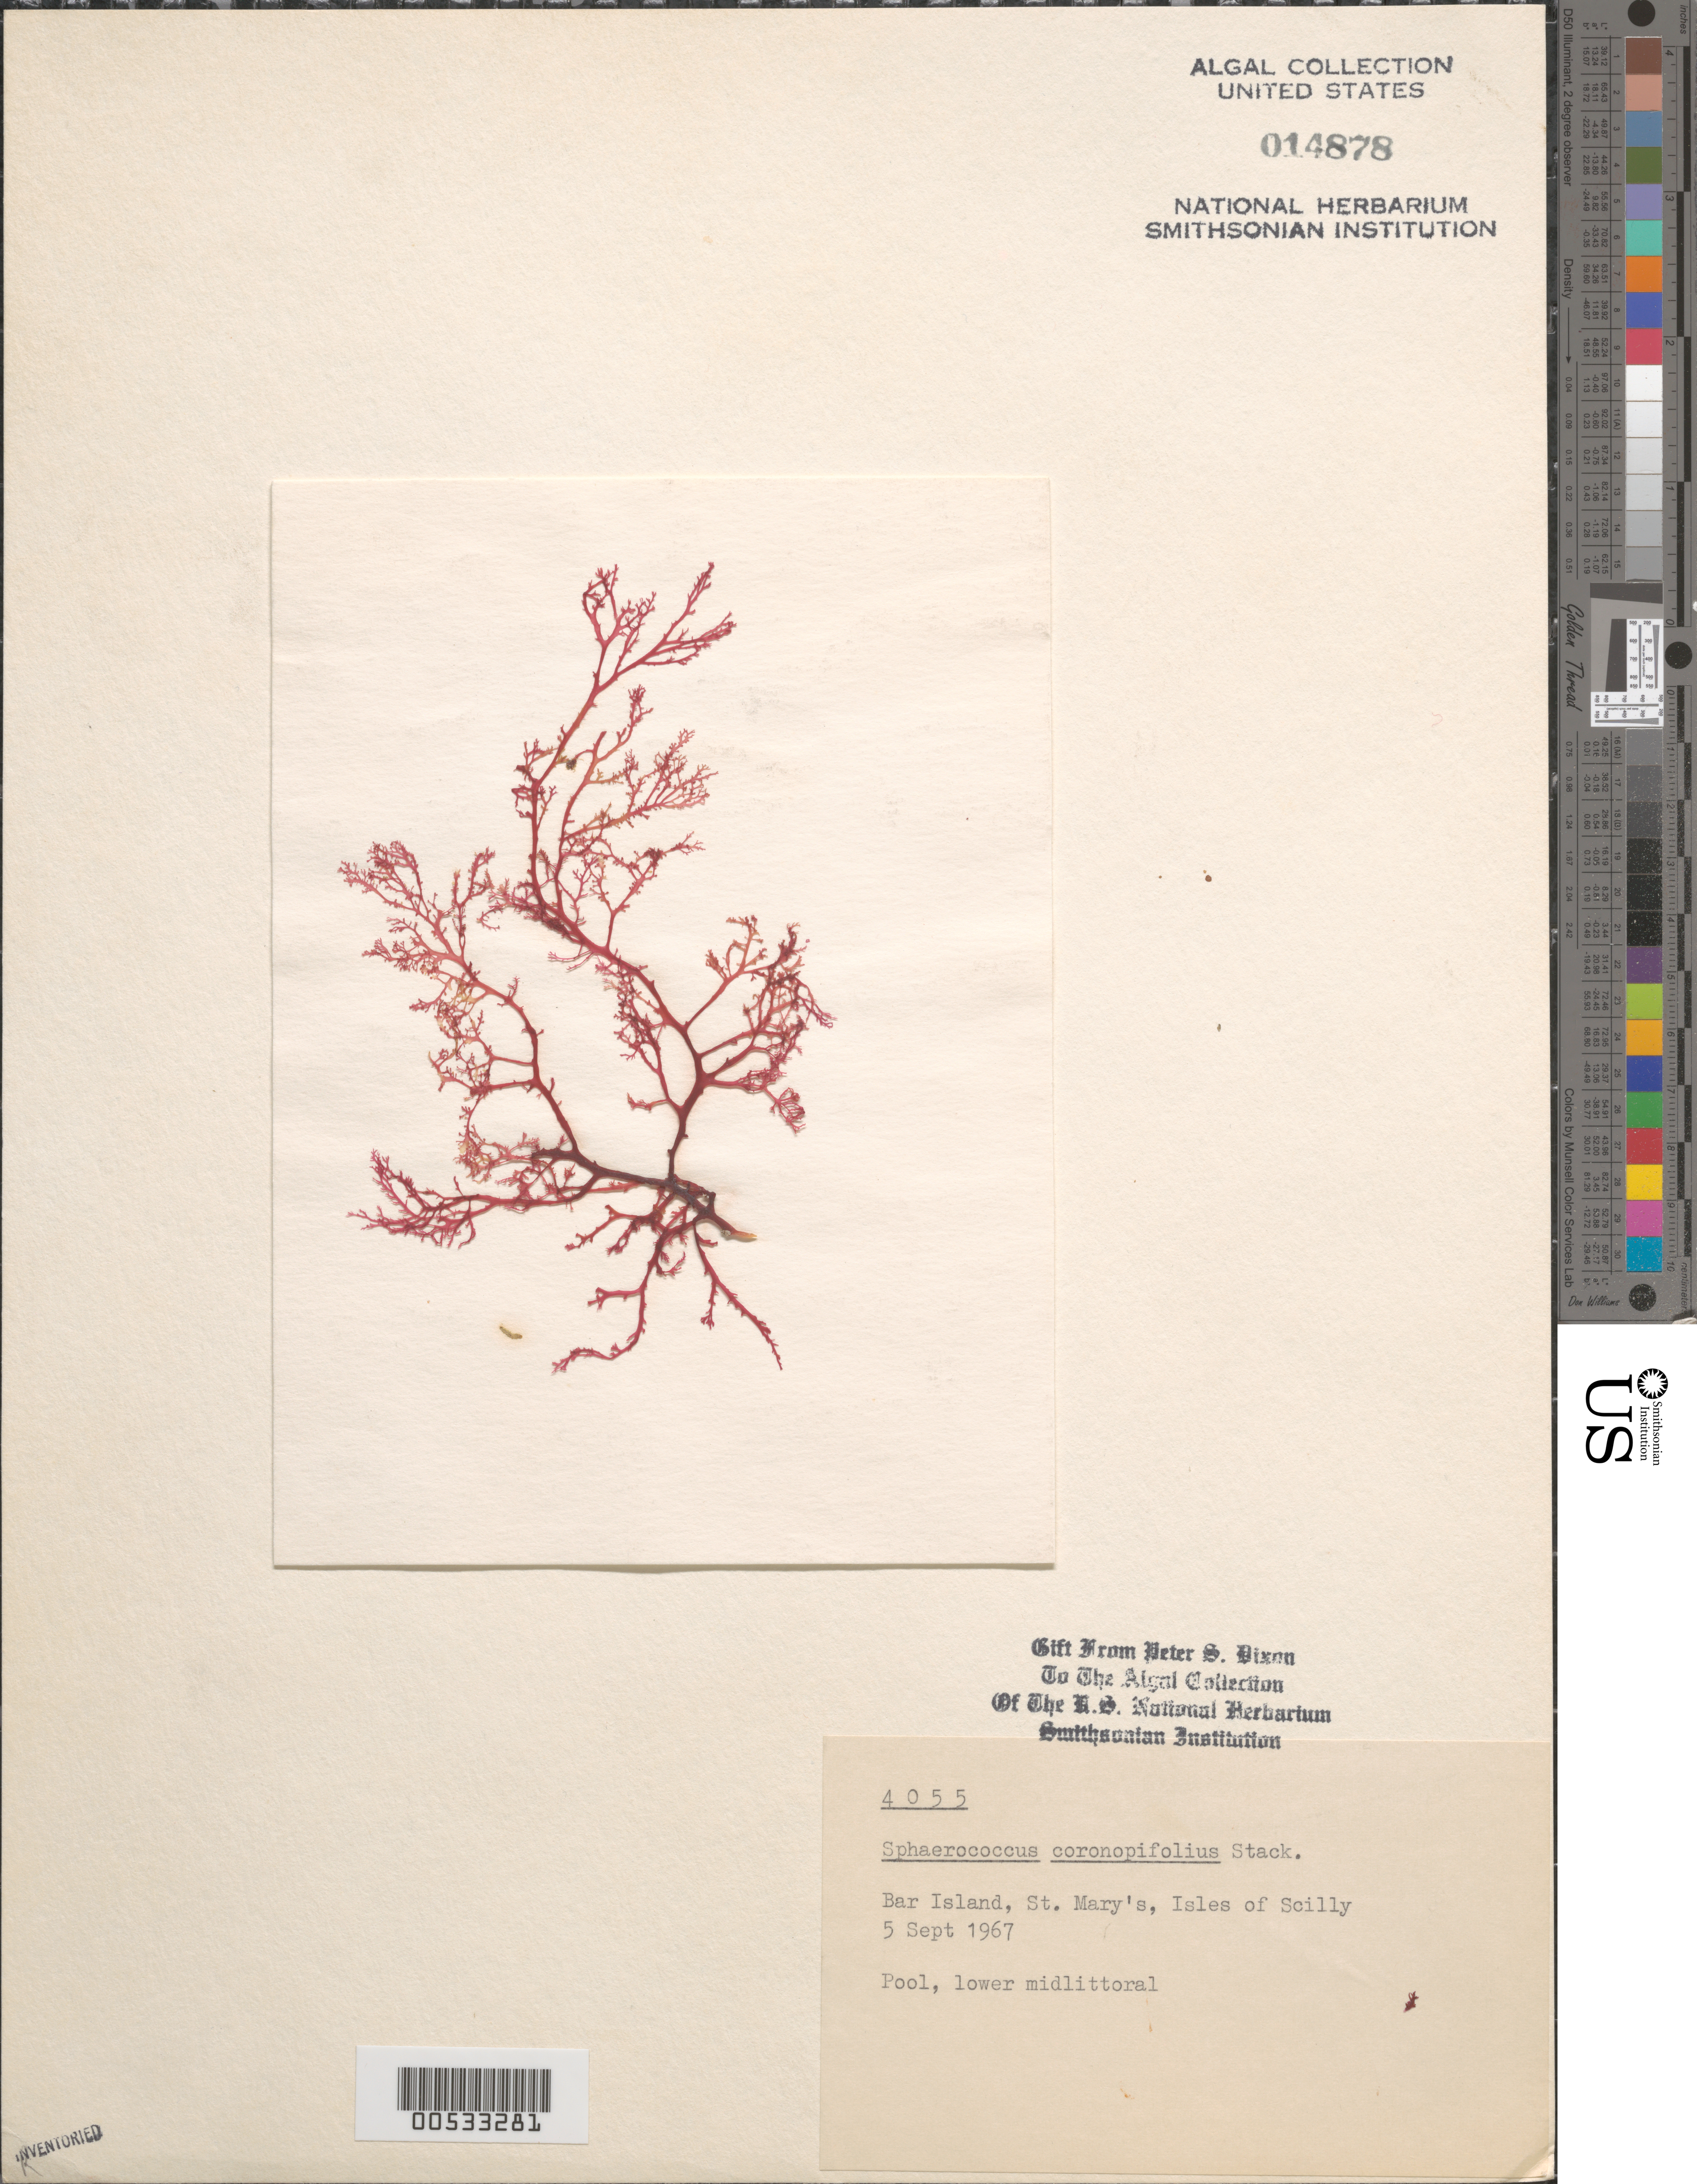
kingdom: Plantae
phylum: Rhodophyta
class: Florideophyceae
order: Gigartinales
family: Sphaerococcaceae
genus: Sphaerococcus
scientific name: Sphaerococcus coronopifolius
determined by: Dixon, P. S.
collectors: P. S. Dixon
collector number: PSD 4055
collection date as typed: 05 Sep 1967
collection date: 1967-09-05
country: United Kingdom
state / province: England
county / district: Council of the Isles of Scilly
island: St. Mary's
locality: Bar Island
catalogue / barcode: US 14878